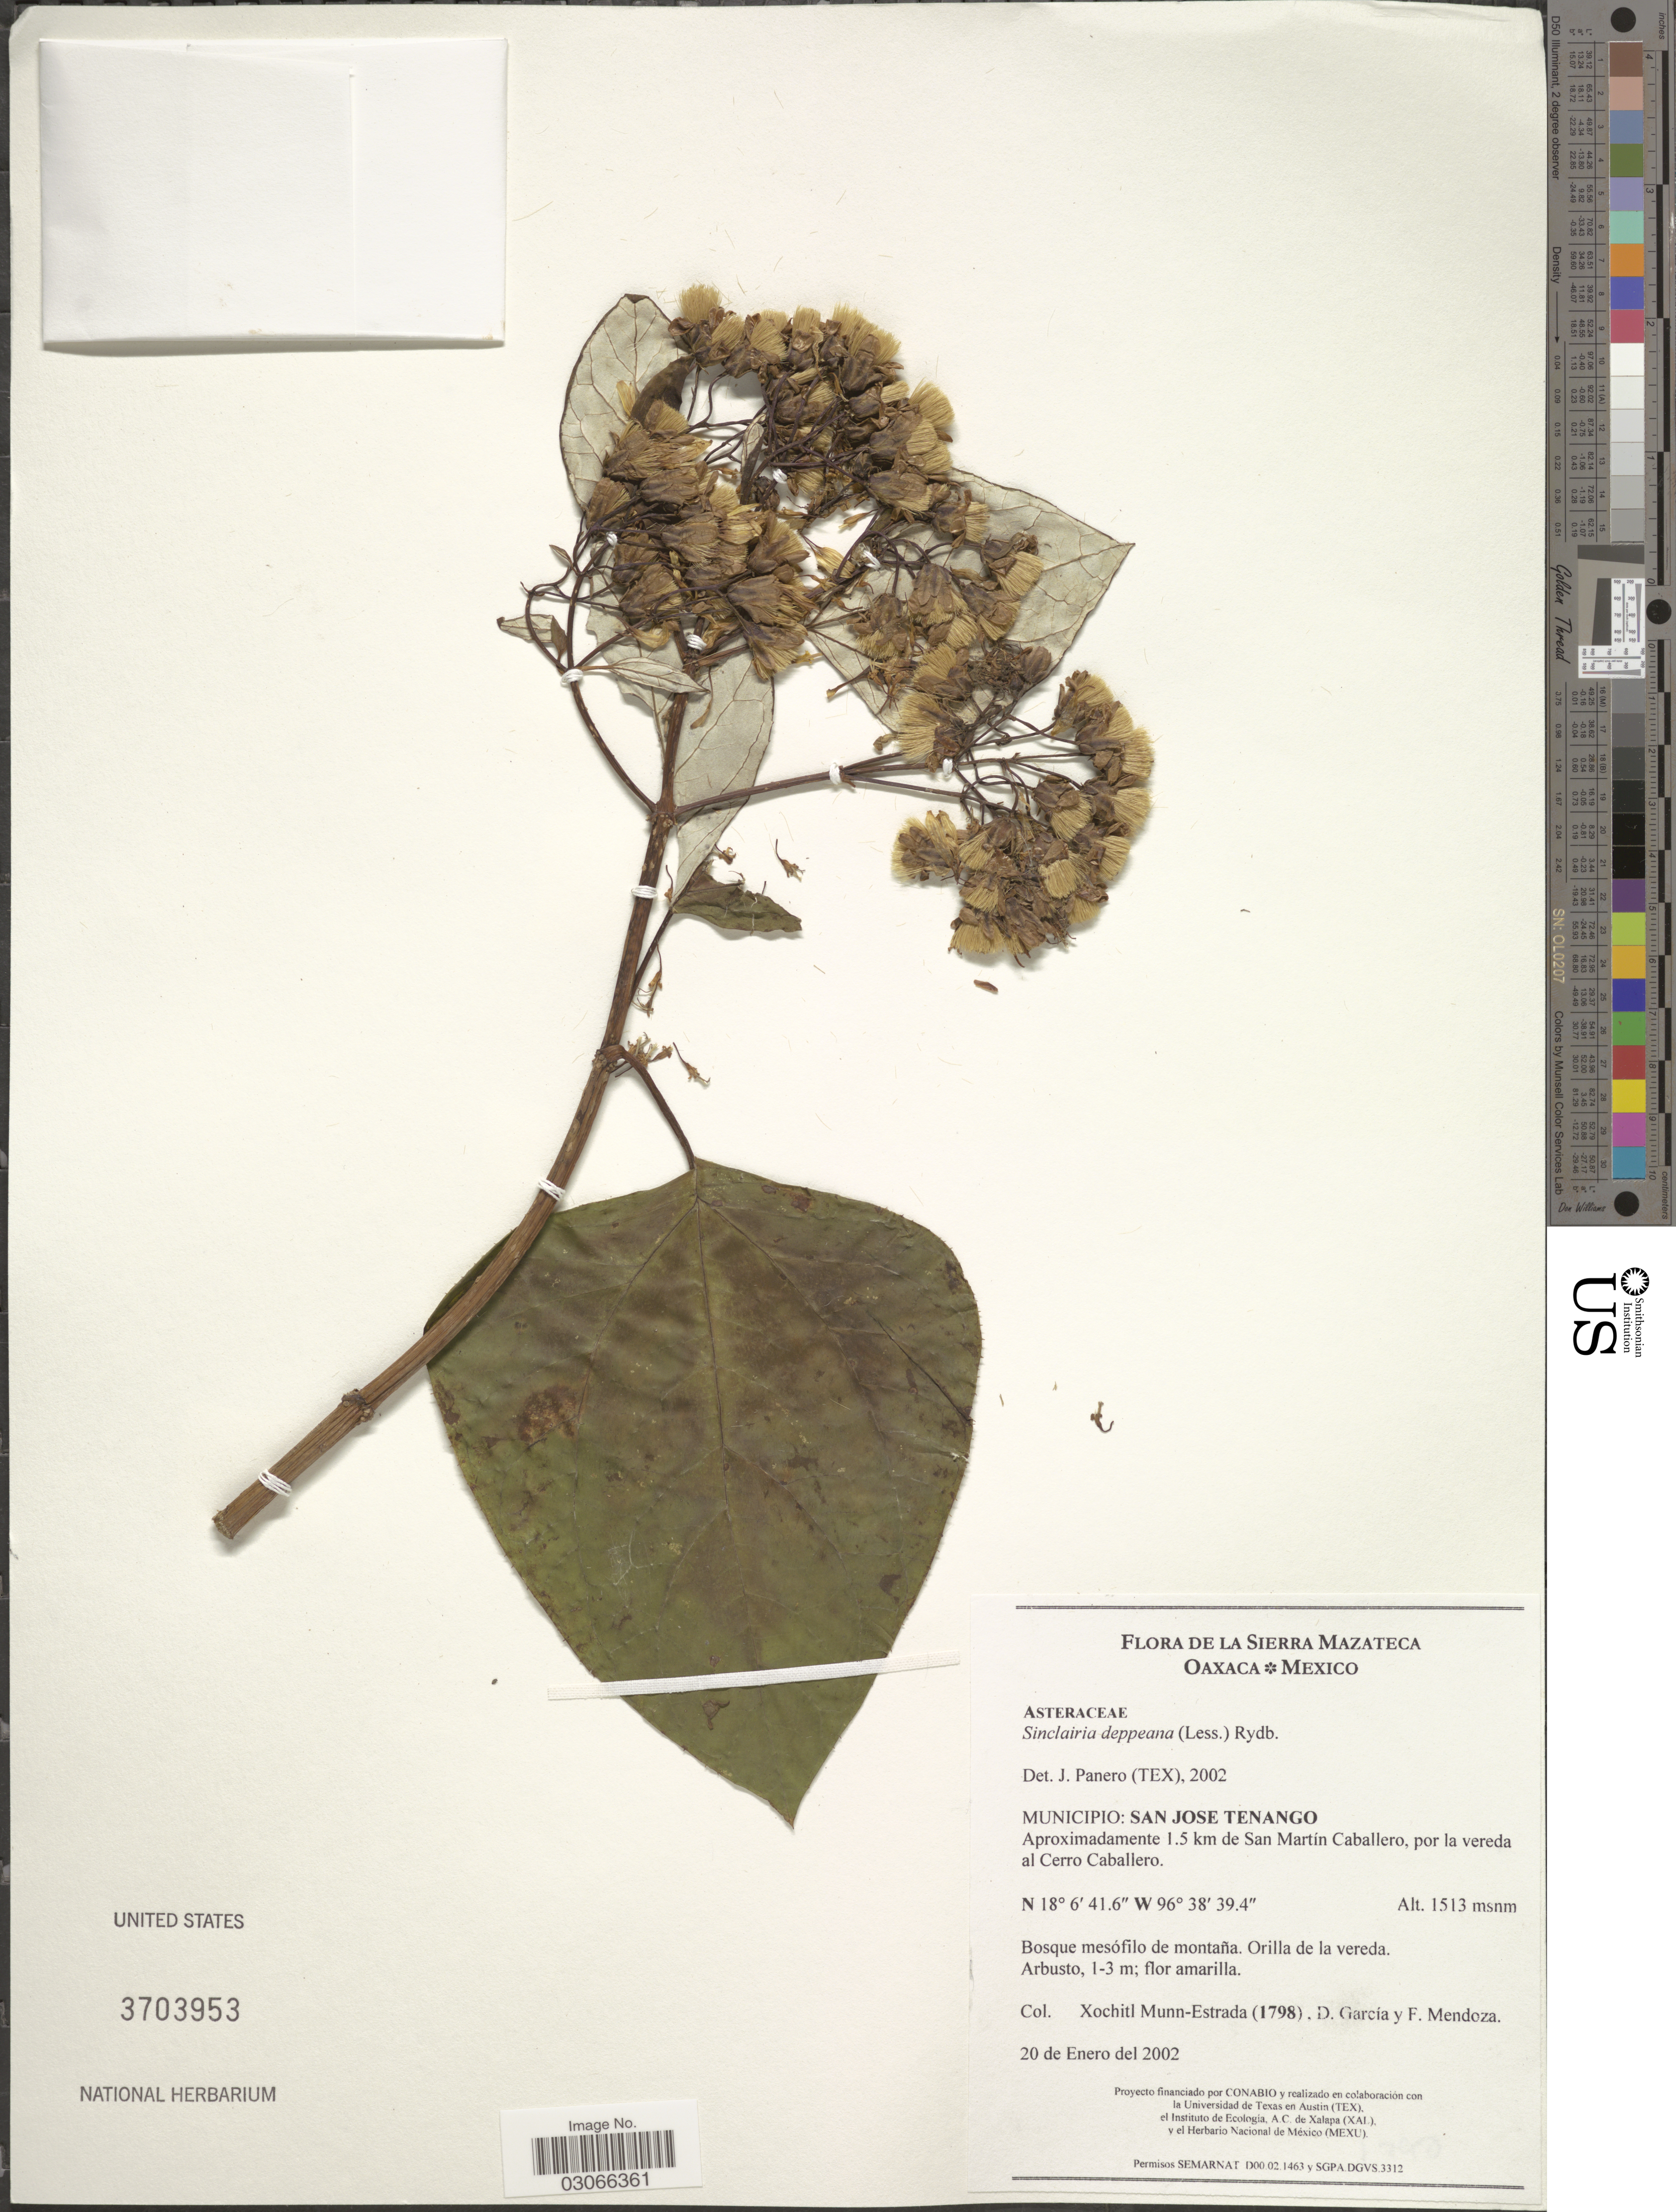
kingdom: Plantae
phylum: Tracheophyta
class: Magnoliopsida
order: Asterales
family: Asteraceae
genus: Sinclairia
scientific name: Sinclairia deppeana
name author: (Less.) Rydb.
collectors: X. Munn-Estrada, D. García & F. Mendoza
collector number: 1798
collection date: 2002-01-20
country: Mexico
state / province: Oaxaca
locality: La Sierra Mazateca. Municipio: San Jose Tenango. Aproximadamente 1.5 km de San Martín Caballero, por la vereda al Cerro Caballero.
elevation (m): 1513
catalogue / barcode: US 3703953